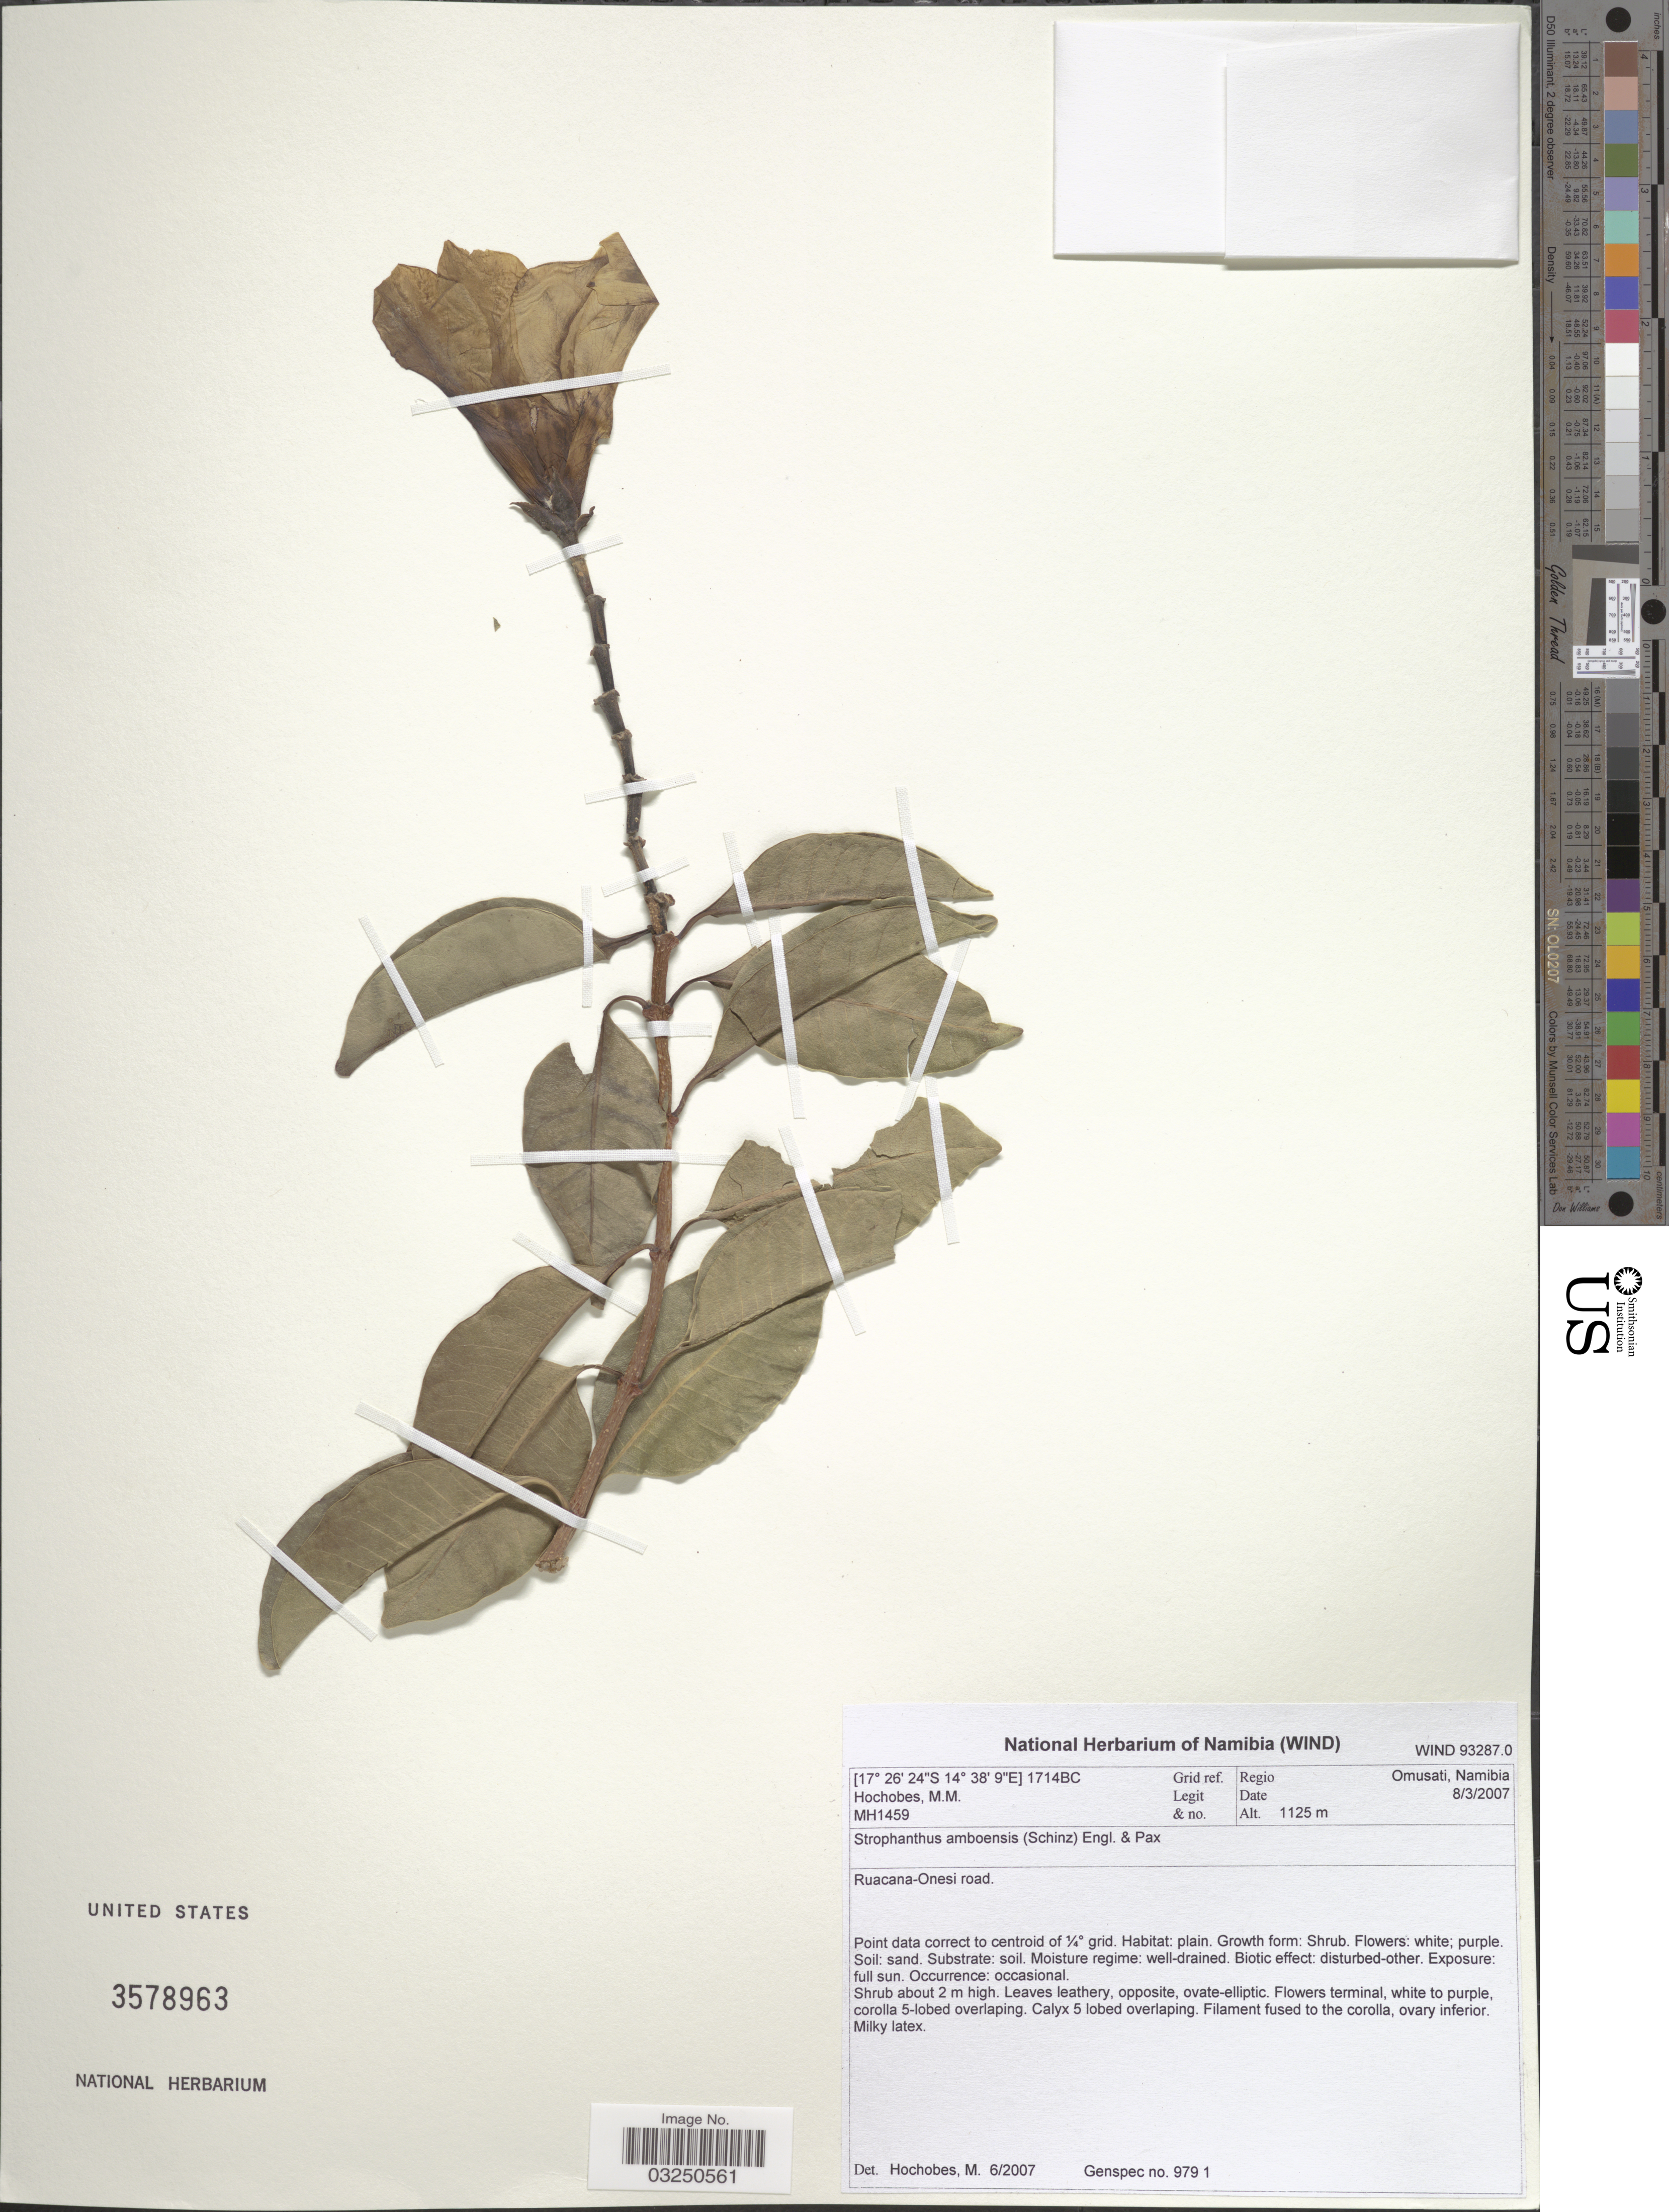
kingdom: Plantae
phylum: Tracheophyta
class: Magnoliopsida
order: Gentianales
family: Apocynaceae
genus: Strophanthus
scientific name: Strophanthus amboensis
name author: (Schinz) Engl. & Pax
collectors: M. Hochobes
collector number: MH1459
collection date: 2007-03-08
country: Namibia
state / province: Omusati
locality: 1714BC Grid ref. Ruacana-Onesi road.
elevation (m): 1125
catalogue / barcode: US 3578963